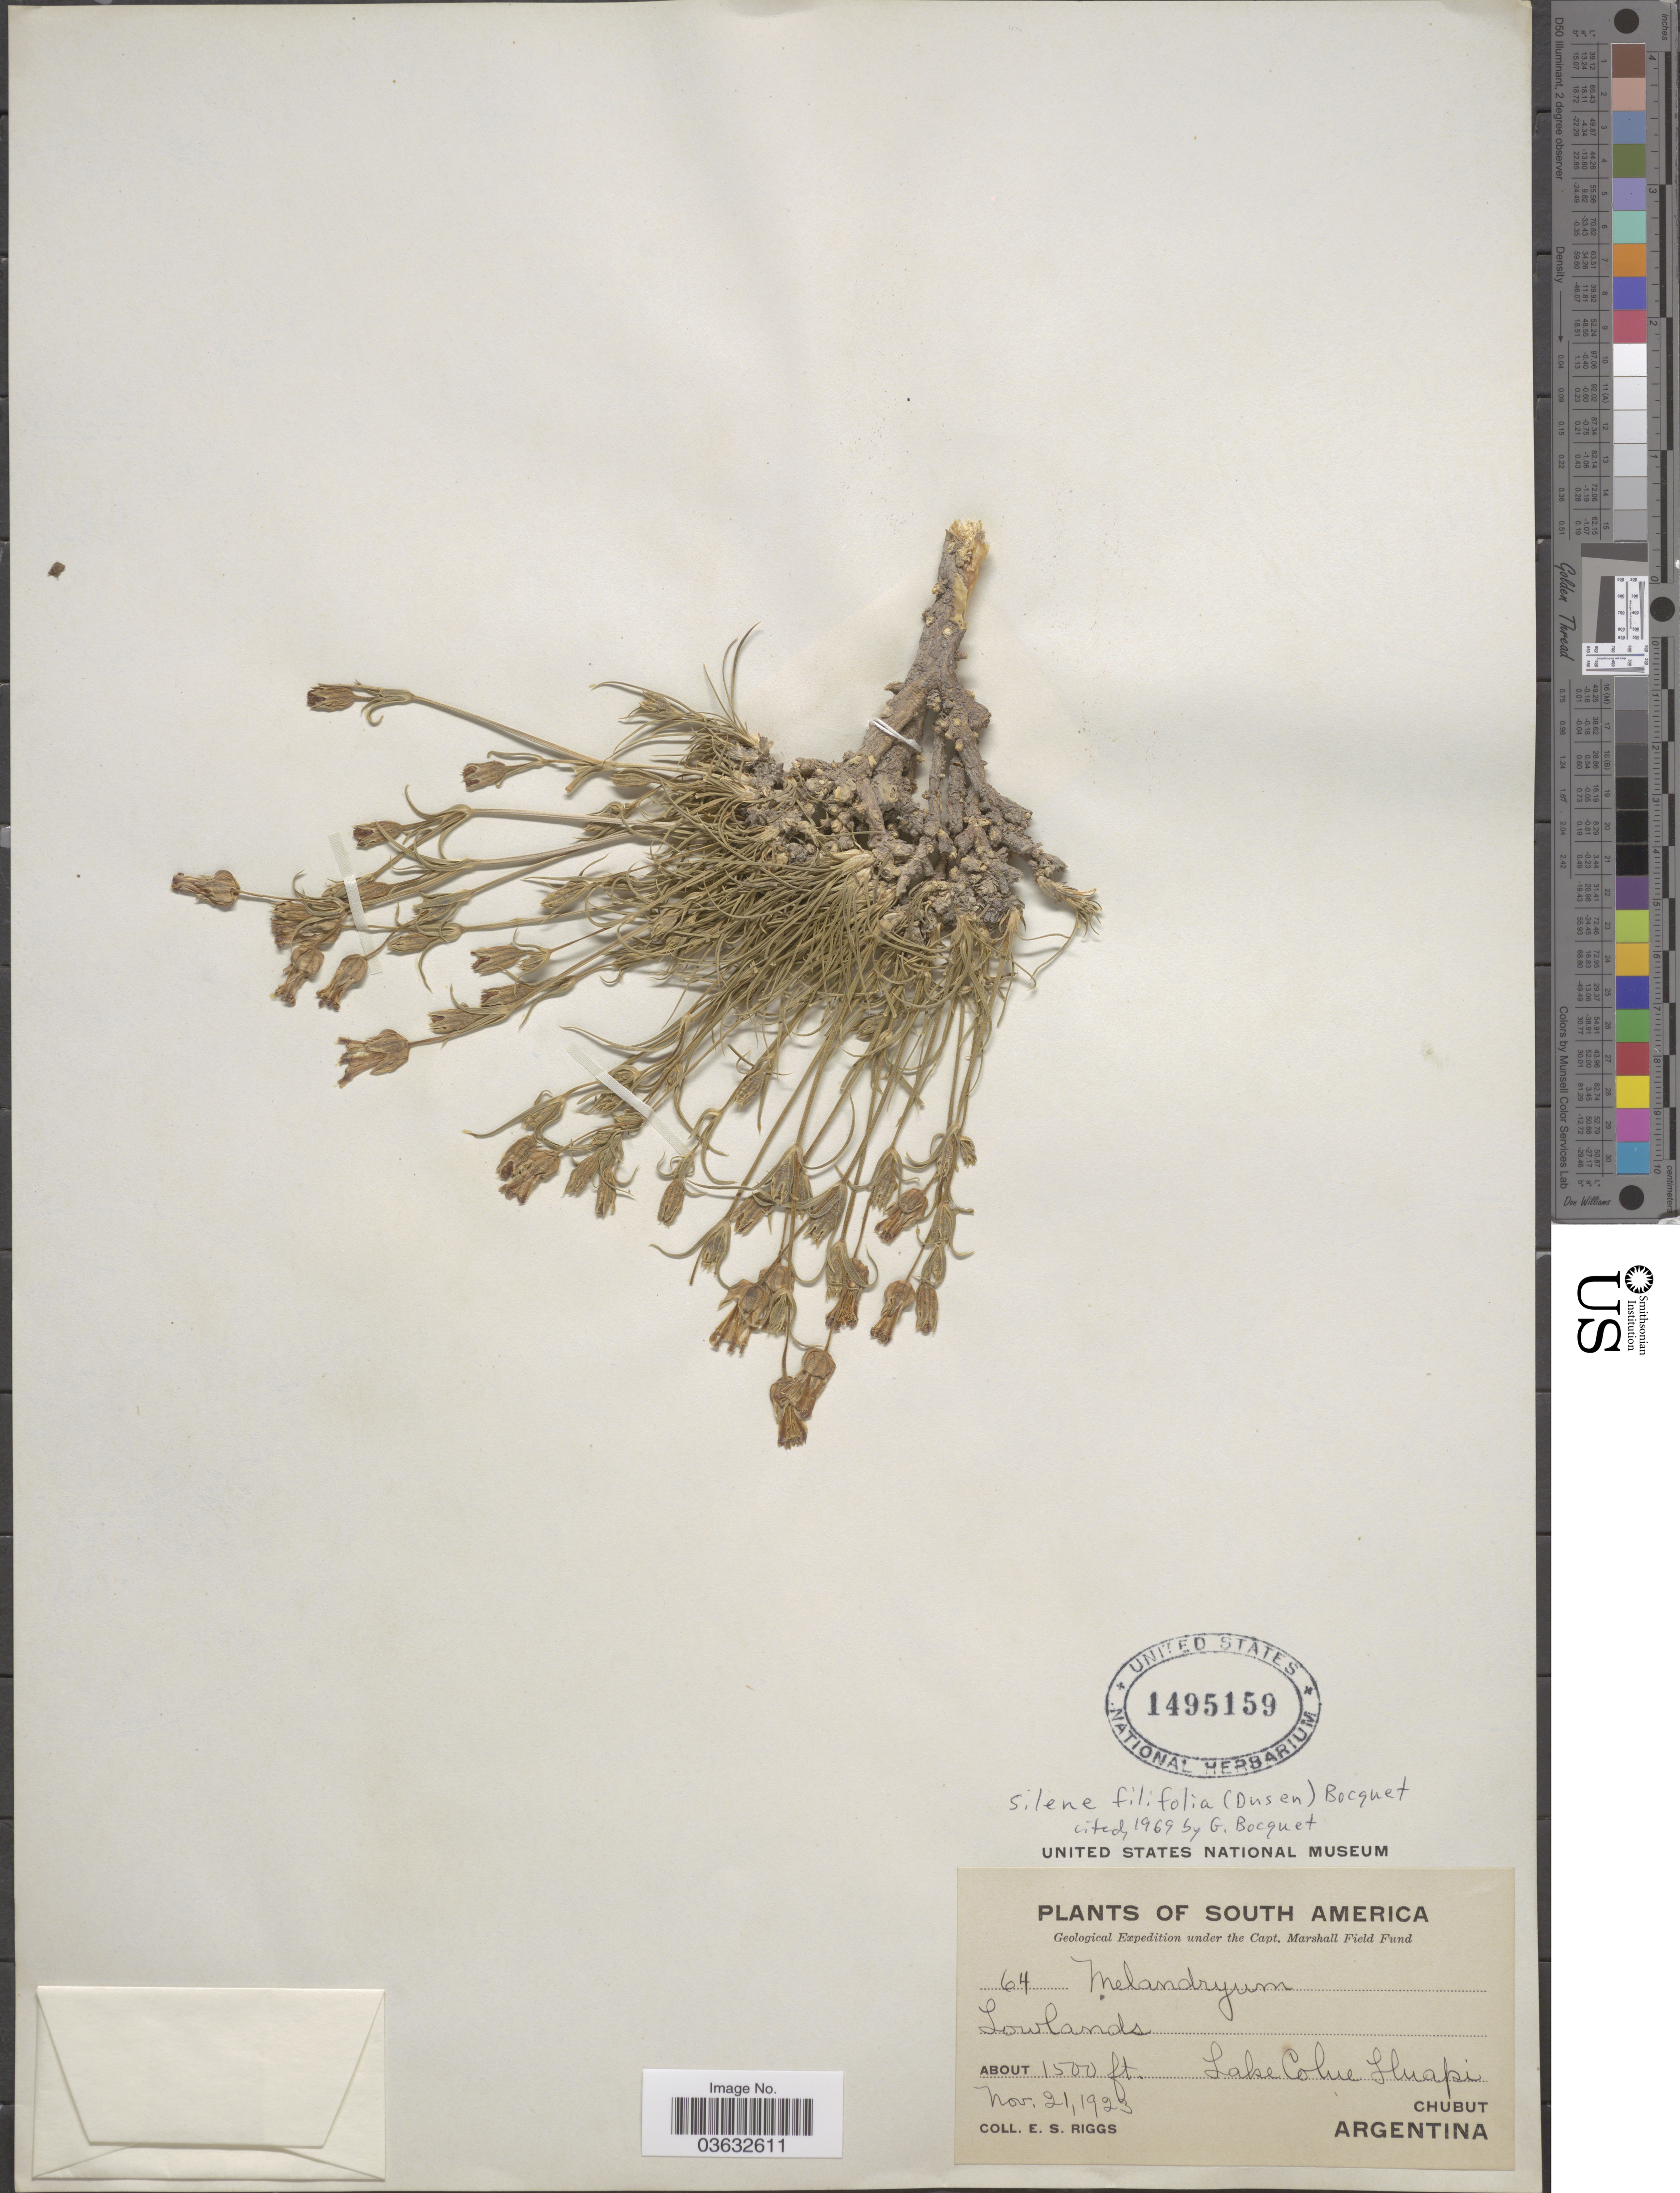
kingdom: Plantae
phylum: Tracheophyta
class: Magnoliopsida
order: Caryophyllales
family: Caryophyllaceae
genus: Silene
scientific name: Silene filifolia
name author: (Dusén) Bocquet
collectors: E. Riggs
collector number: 64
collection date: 1923-11-21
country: Argentina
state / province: Chubut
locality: Lake Colhue [interpreted] Huapi.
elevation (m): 457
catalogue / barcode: US 1495159